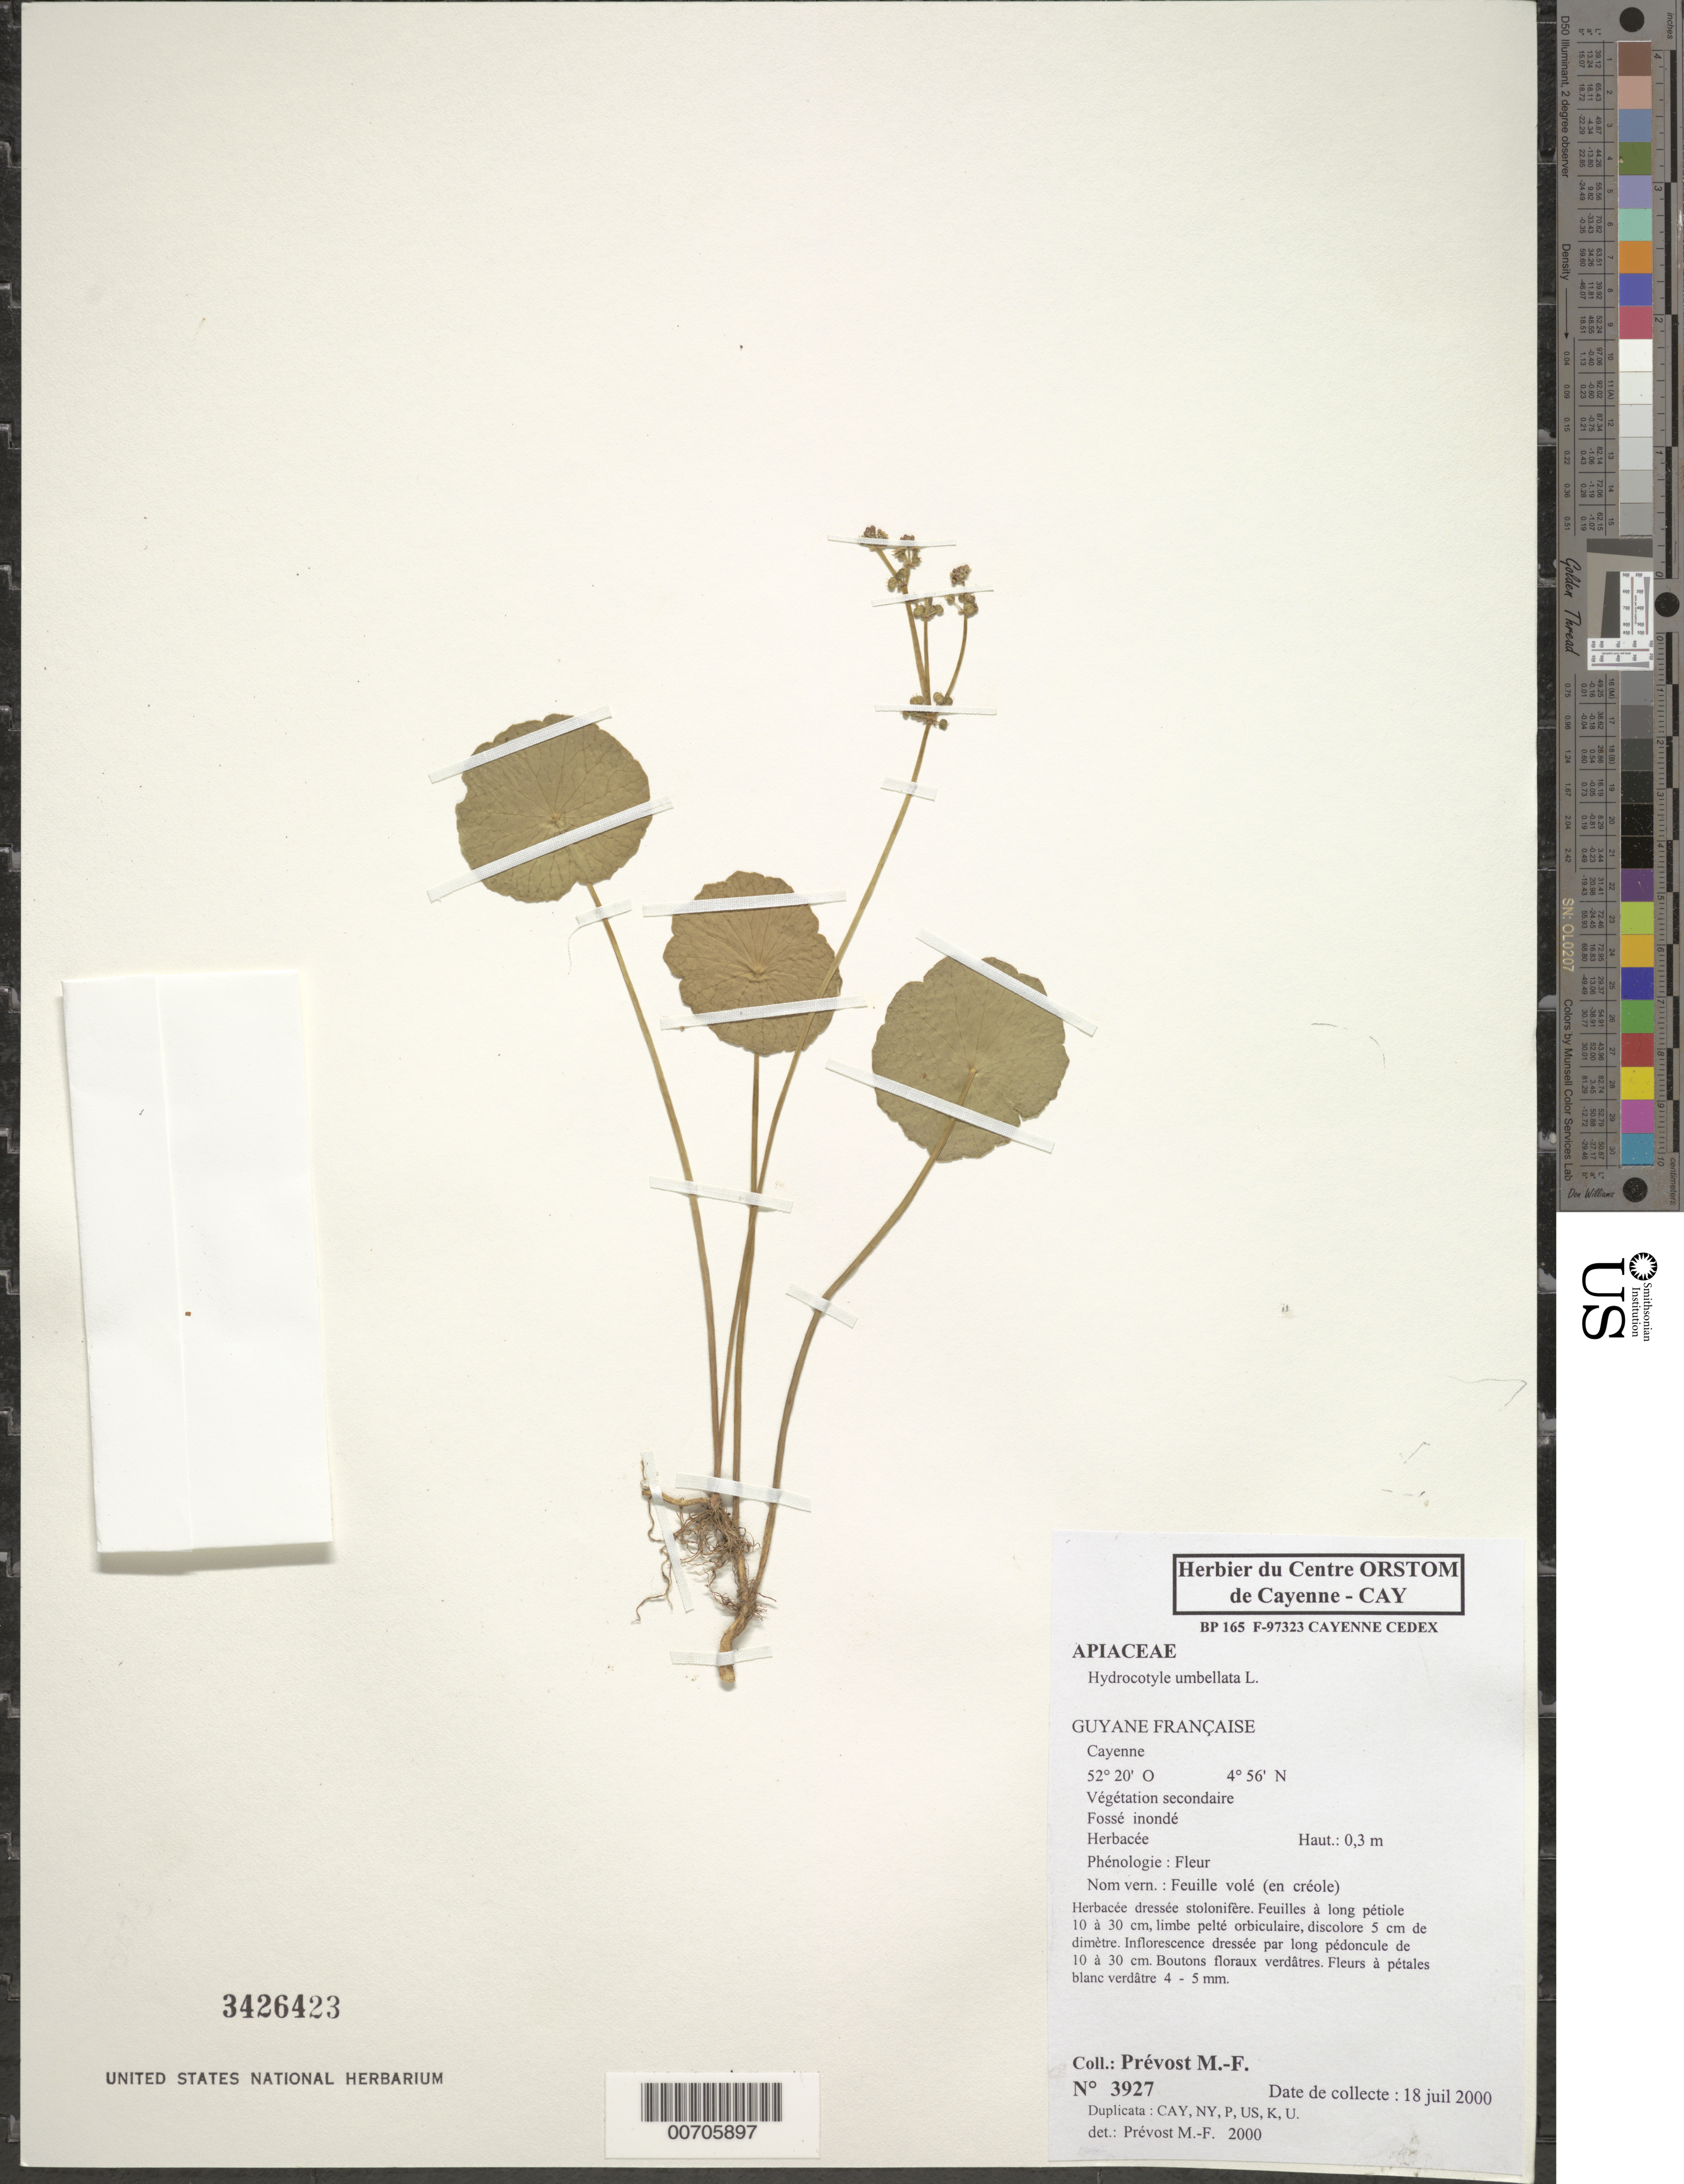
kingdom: Plantae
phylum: Tracheophyta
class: Magnoliopsida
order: Apiales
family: Araliaceae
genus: Hydrocotyle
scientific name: Hydrocotyle bonariensis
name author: Lam.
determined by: Mendoza, M.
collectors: M.-F. Prévost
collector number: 3927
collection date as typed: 18-Jul-00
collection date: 2000-07-18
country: French Guiana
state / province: Cayenne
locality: Cayenne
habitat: Secondary vegetation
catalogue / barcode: US 3426423